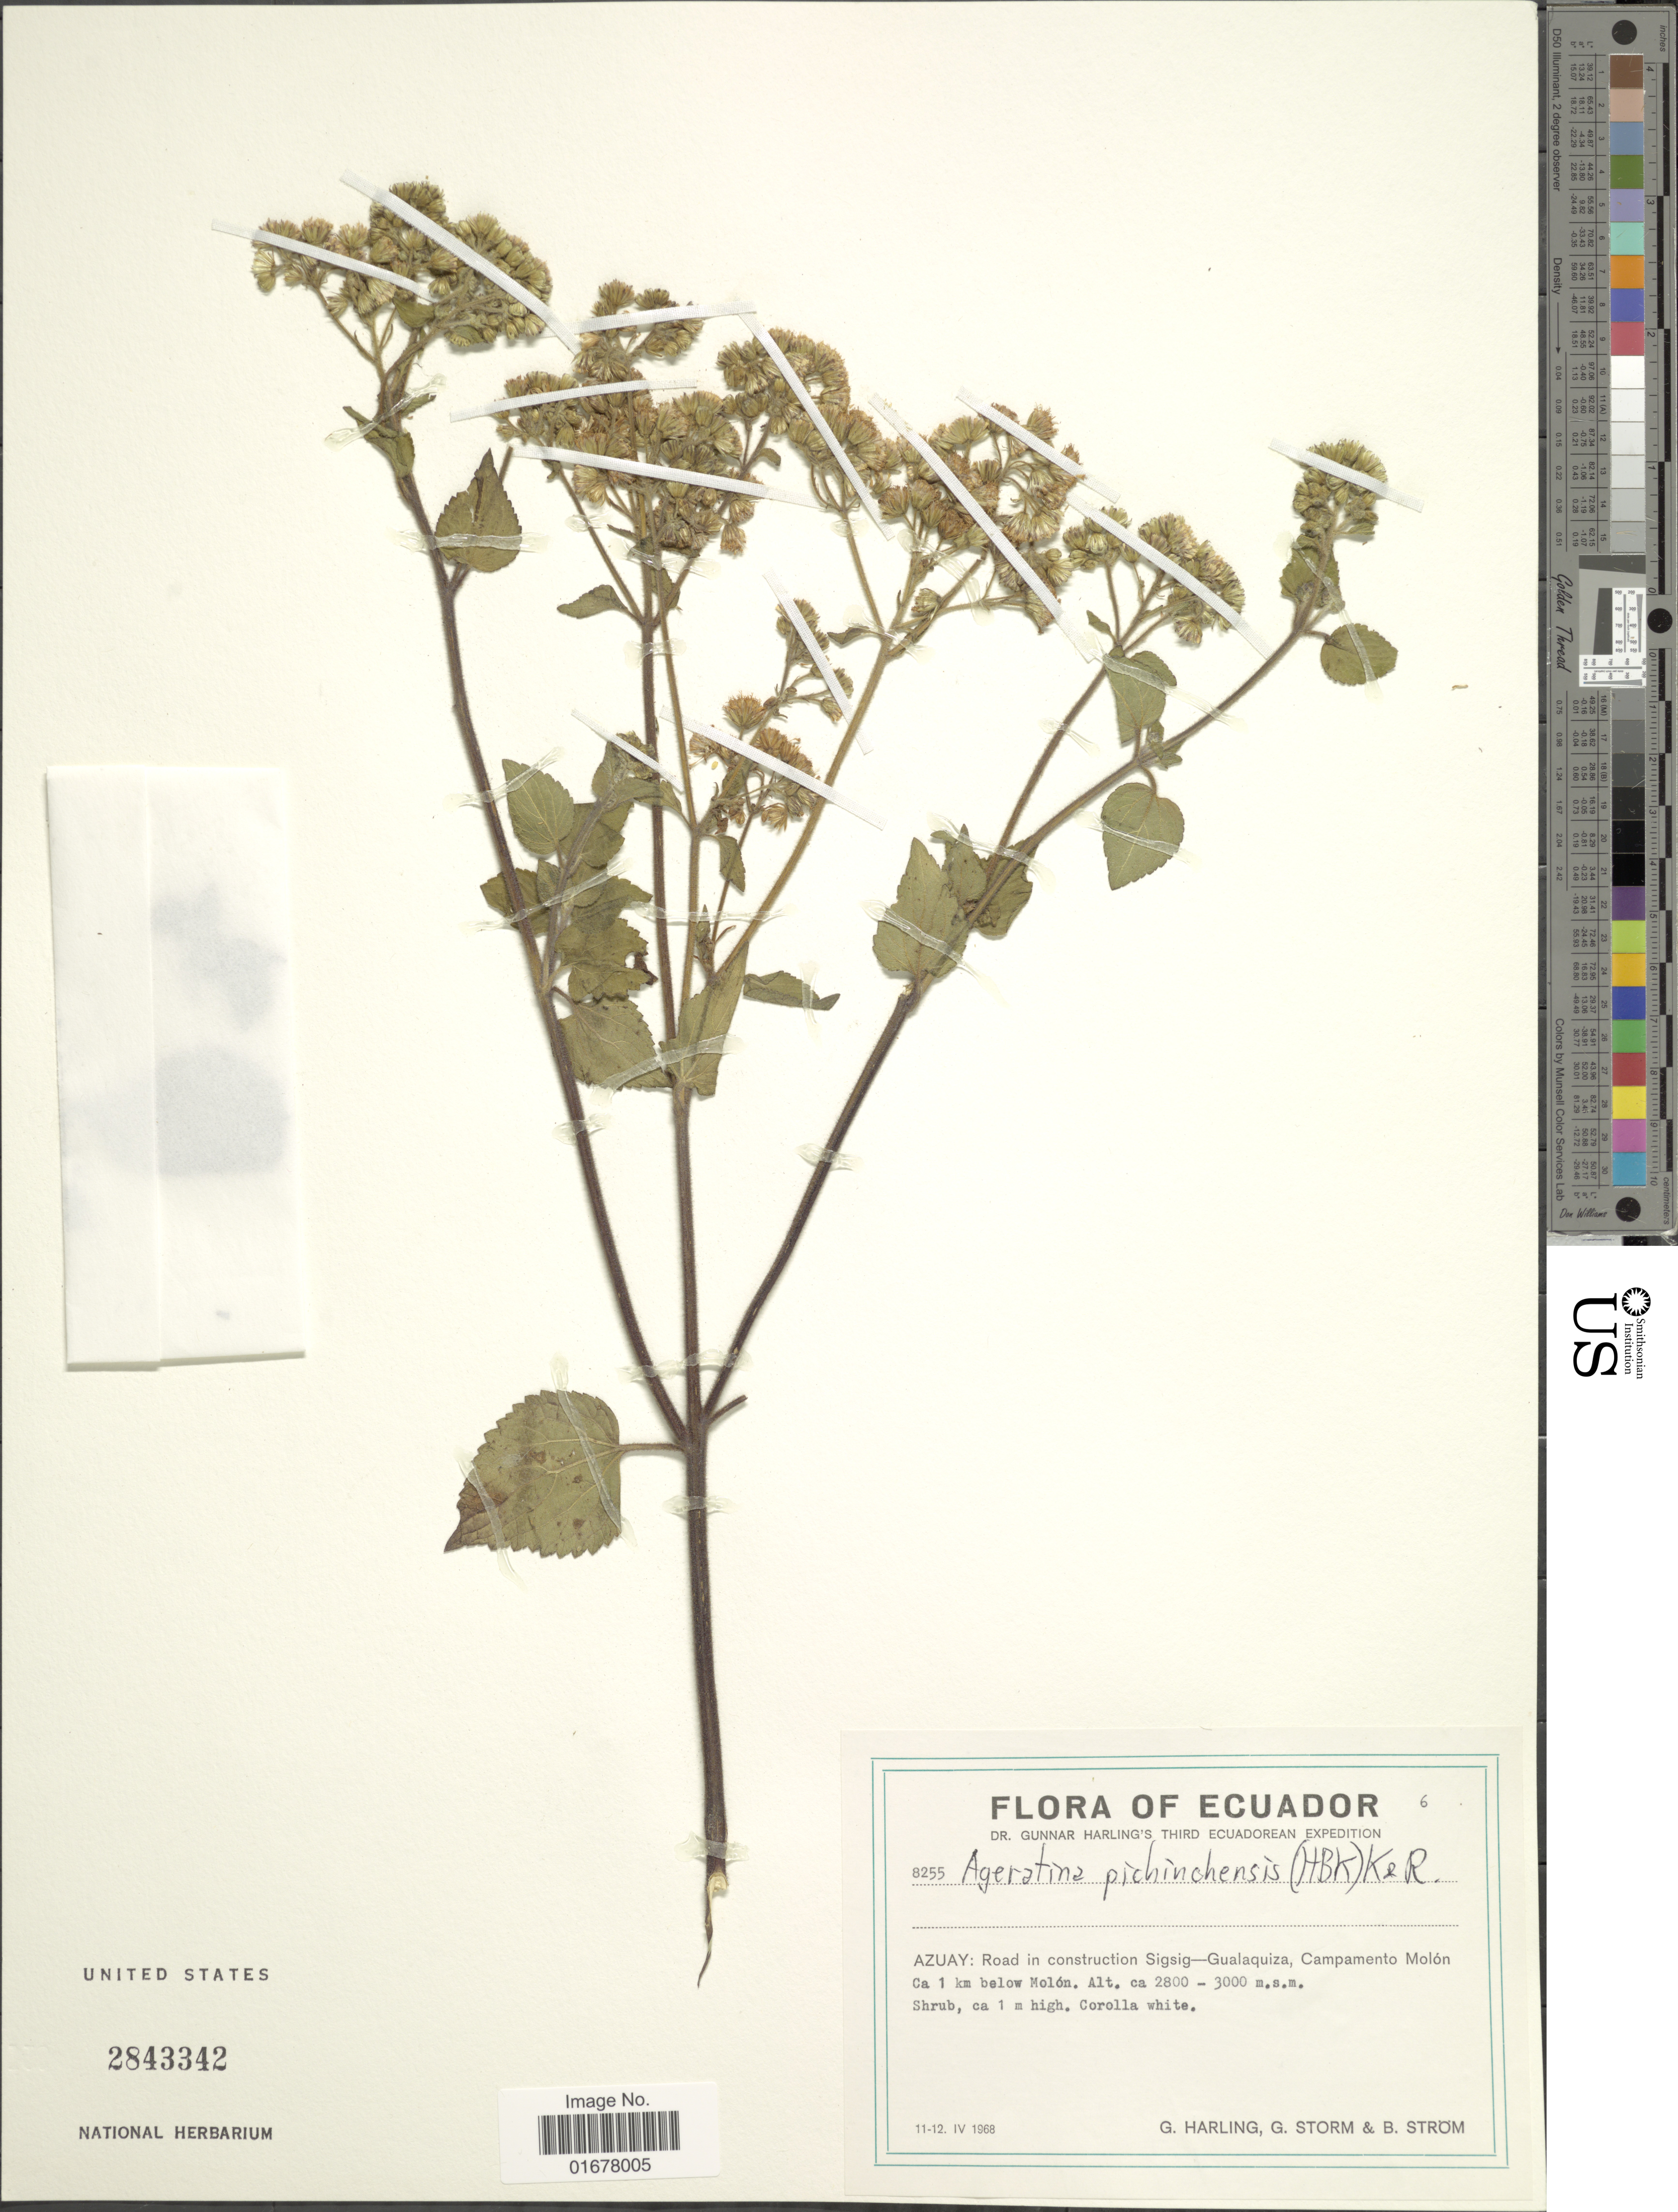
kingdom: Plantae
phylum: Tracheophyta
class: Magnoliopsida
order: Asterales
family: Asteraceae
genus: Ageratina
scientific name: Ageratina pichinchensis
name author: (Kunth) R.M. King & H. Rob.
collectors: G. Harling, G. Storm & B. Ström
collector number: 8255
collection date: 1968-04-11/1968-04-12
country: Ecuador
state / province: Azuay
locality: Azuay: Road in construction Sigsig-Gualaquiza, Campamento Molon, 1 km below Molon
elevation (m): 2800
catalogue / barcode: US 2843342